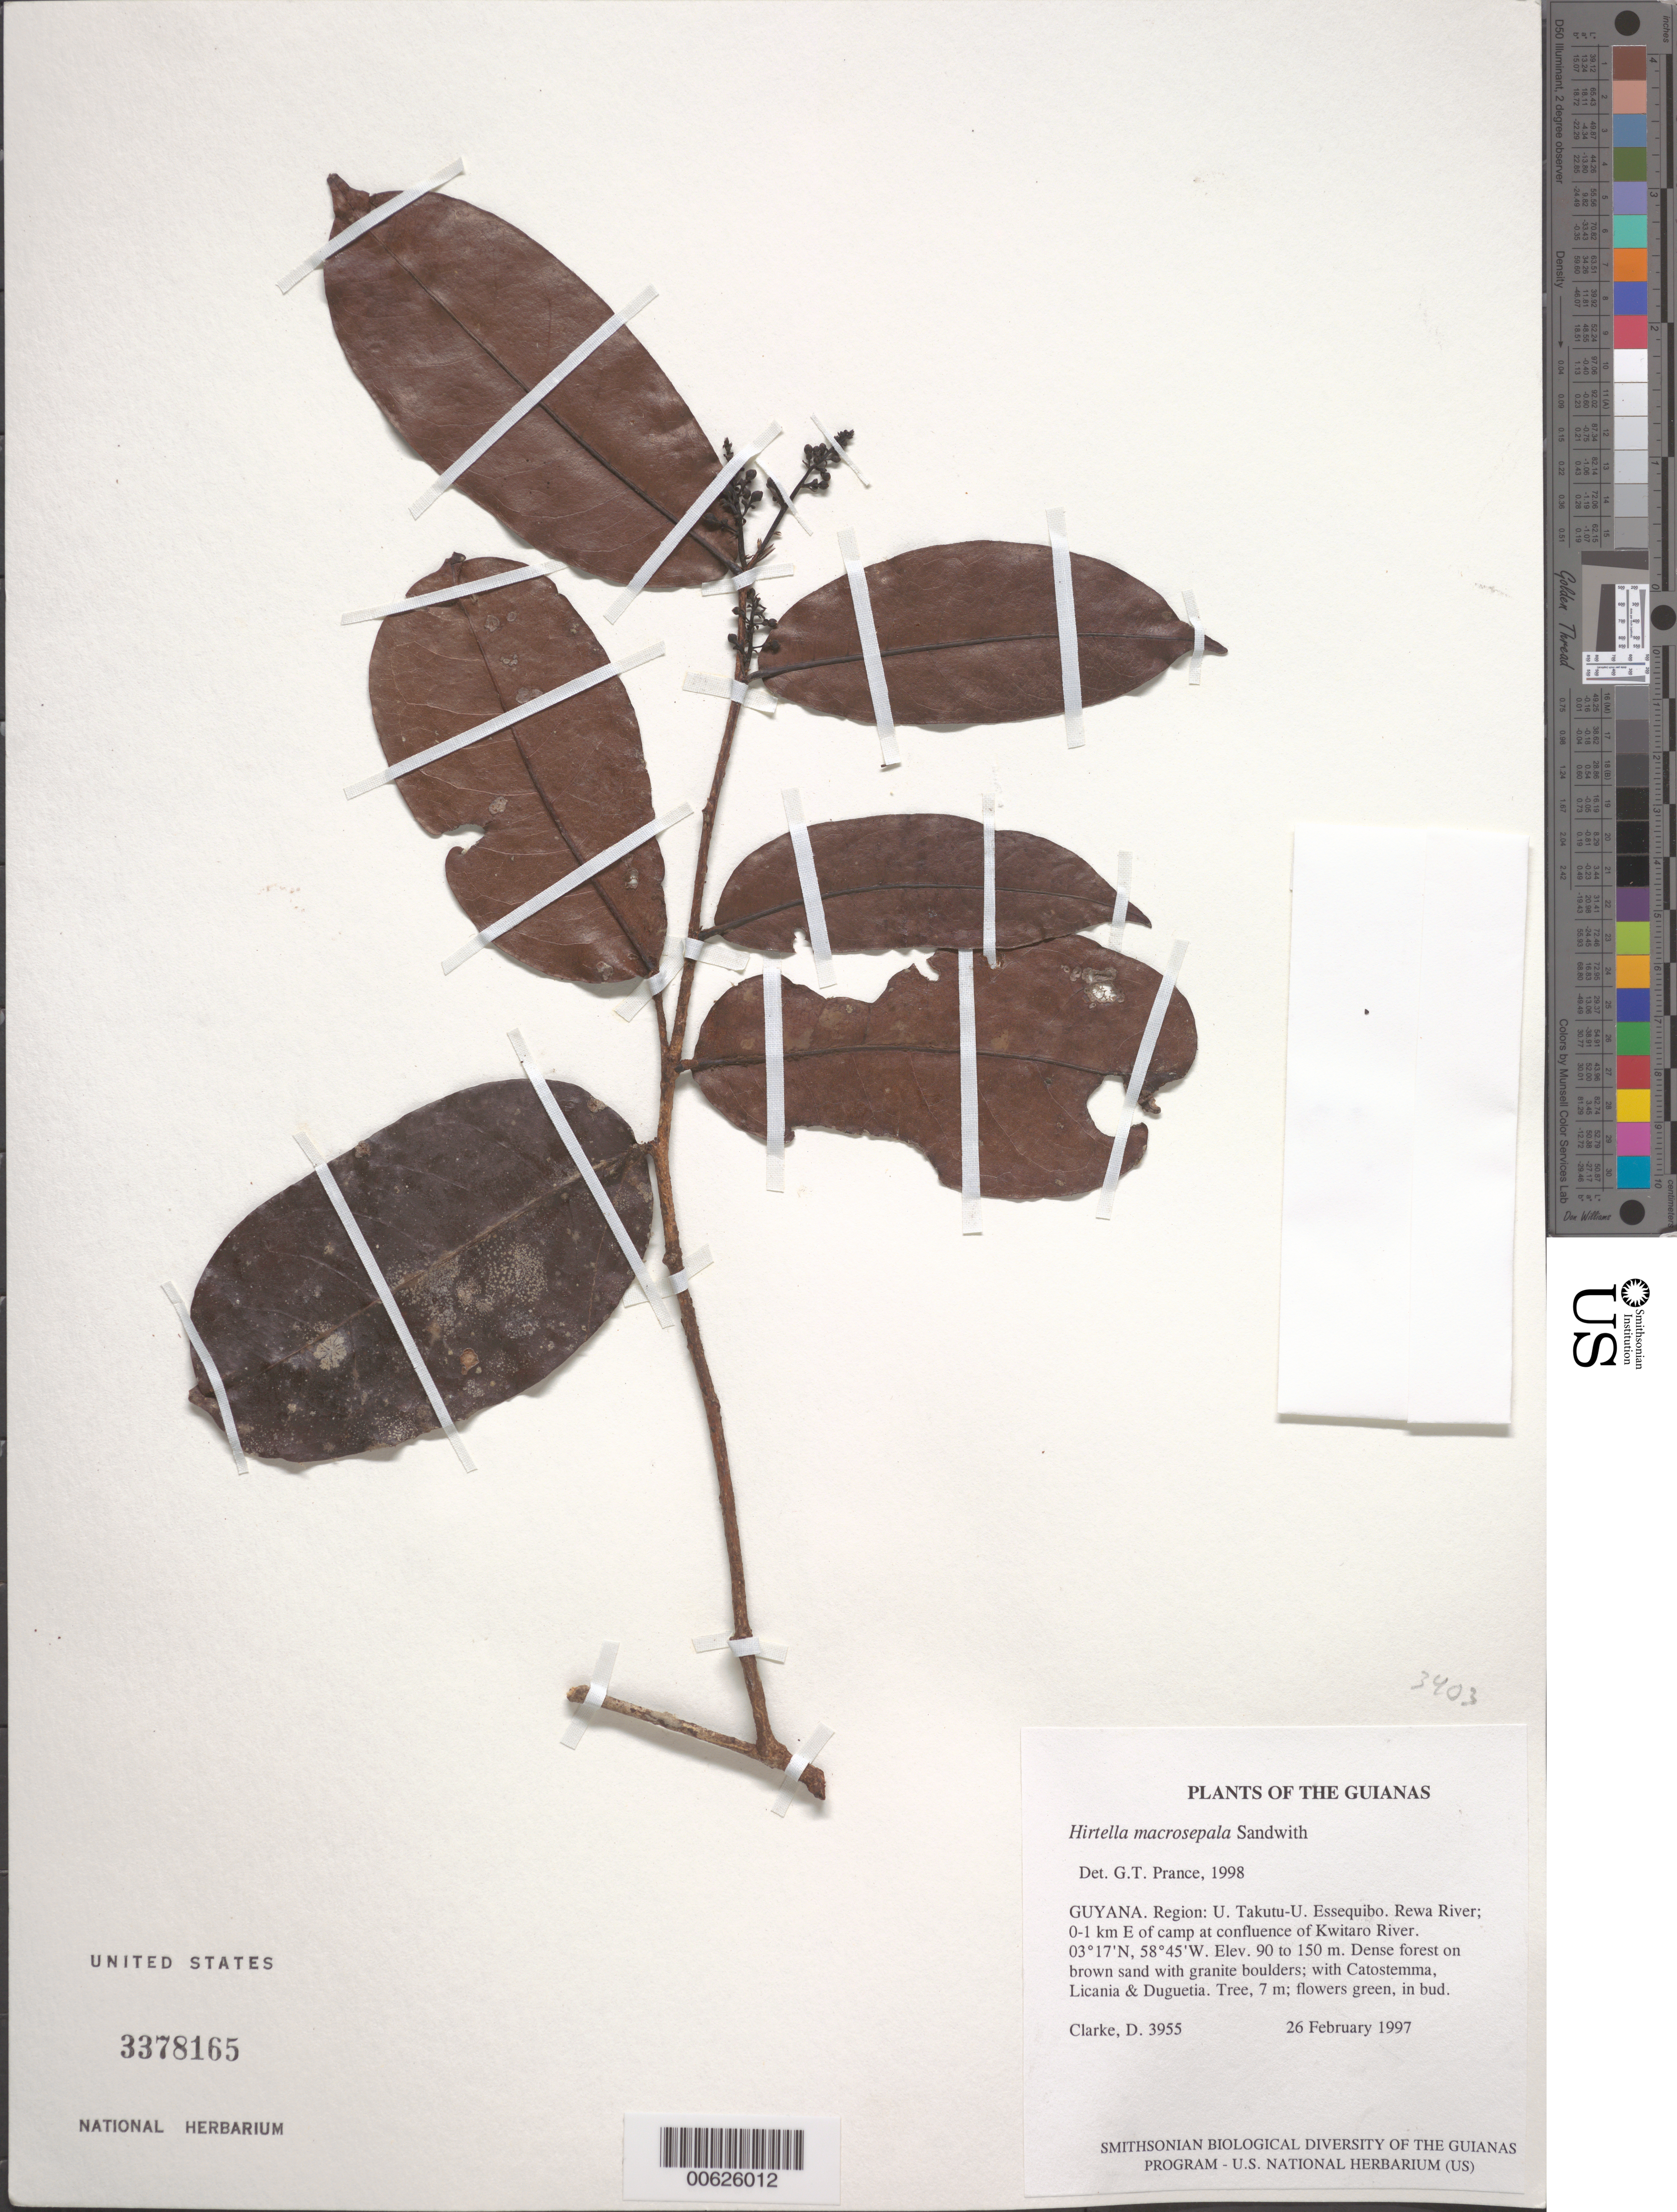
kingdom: Plantae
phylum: Tracheophyta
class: Magnoliopsida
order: Malpighiales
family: Chrysobalanaceae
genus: Hirtella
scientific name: Hirtella macrosepala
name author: Sandwith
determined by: Prance, G. T.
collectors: H. D. Clarke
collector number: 3955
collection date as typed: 26 February 1997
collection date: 1997-02-26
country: Guyana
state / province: U. Takutu-U. Essequibo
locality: Rewa River; 0-1 km E of camp at confluence of Kwitaro River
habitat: Dense forest on brown sand with granite boulders; with Catostemma, Licania & Duguetia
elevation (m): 90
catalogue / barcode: US 3378165